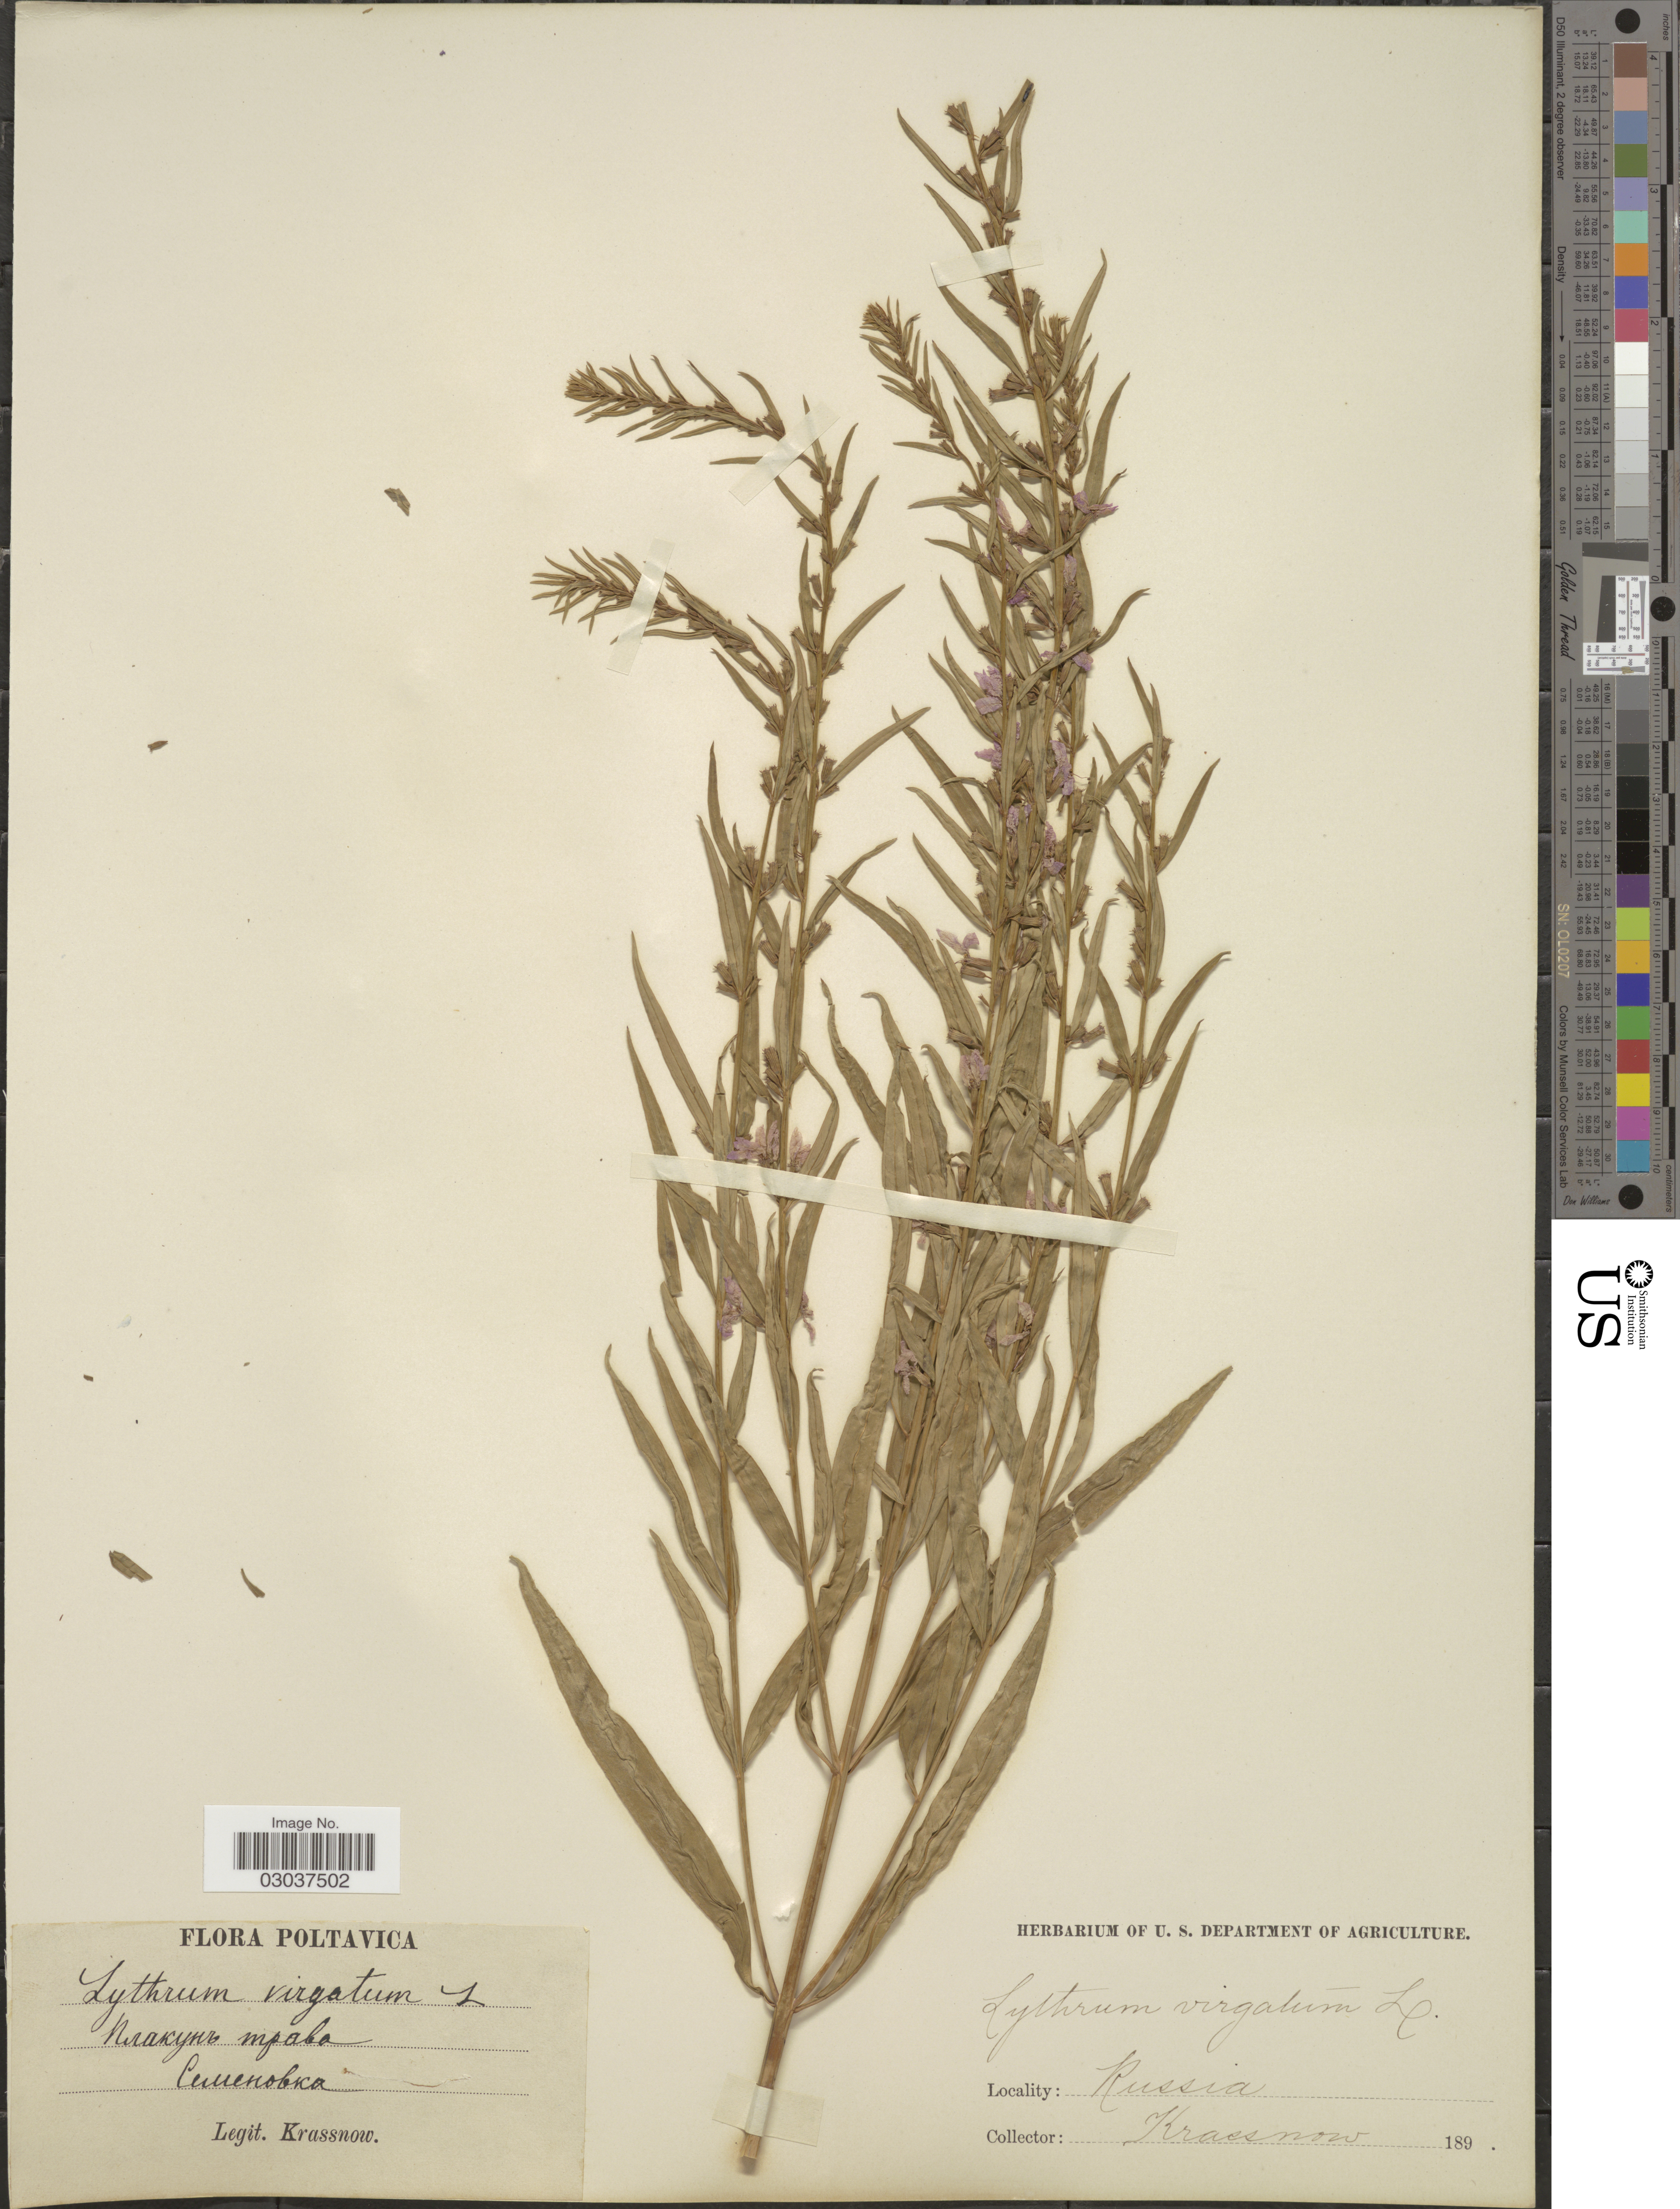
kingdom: Plantae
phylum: Tracheophyta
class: Magnoliopsida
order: Myrtales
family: Lythraceae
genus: Lythrum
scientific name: Lythrum virgatum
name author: L.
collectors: -. Krassnow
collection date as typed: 189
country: Ukraine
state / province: Poltava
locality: Poltavica. Semenovka.